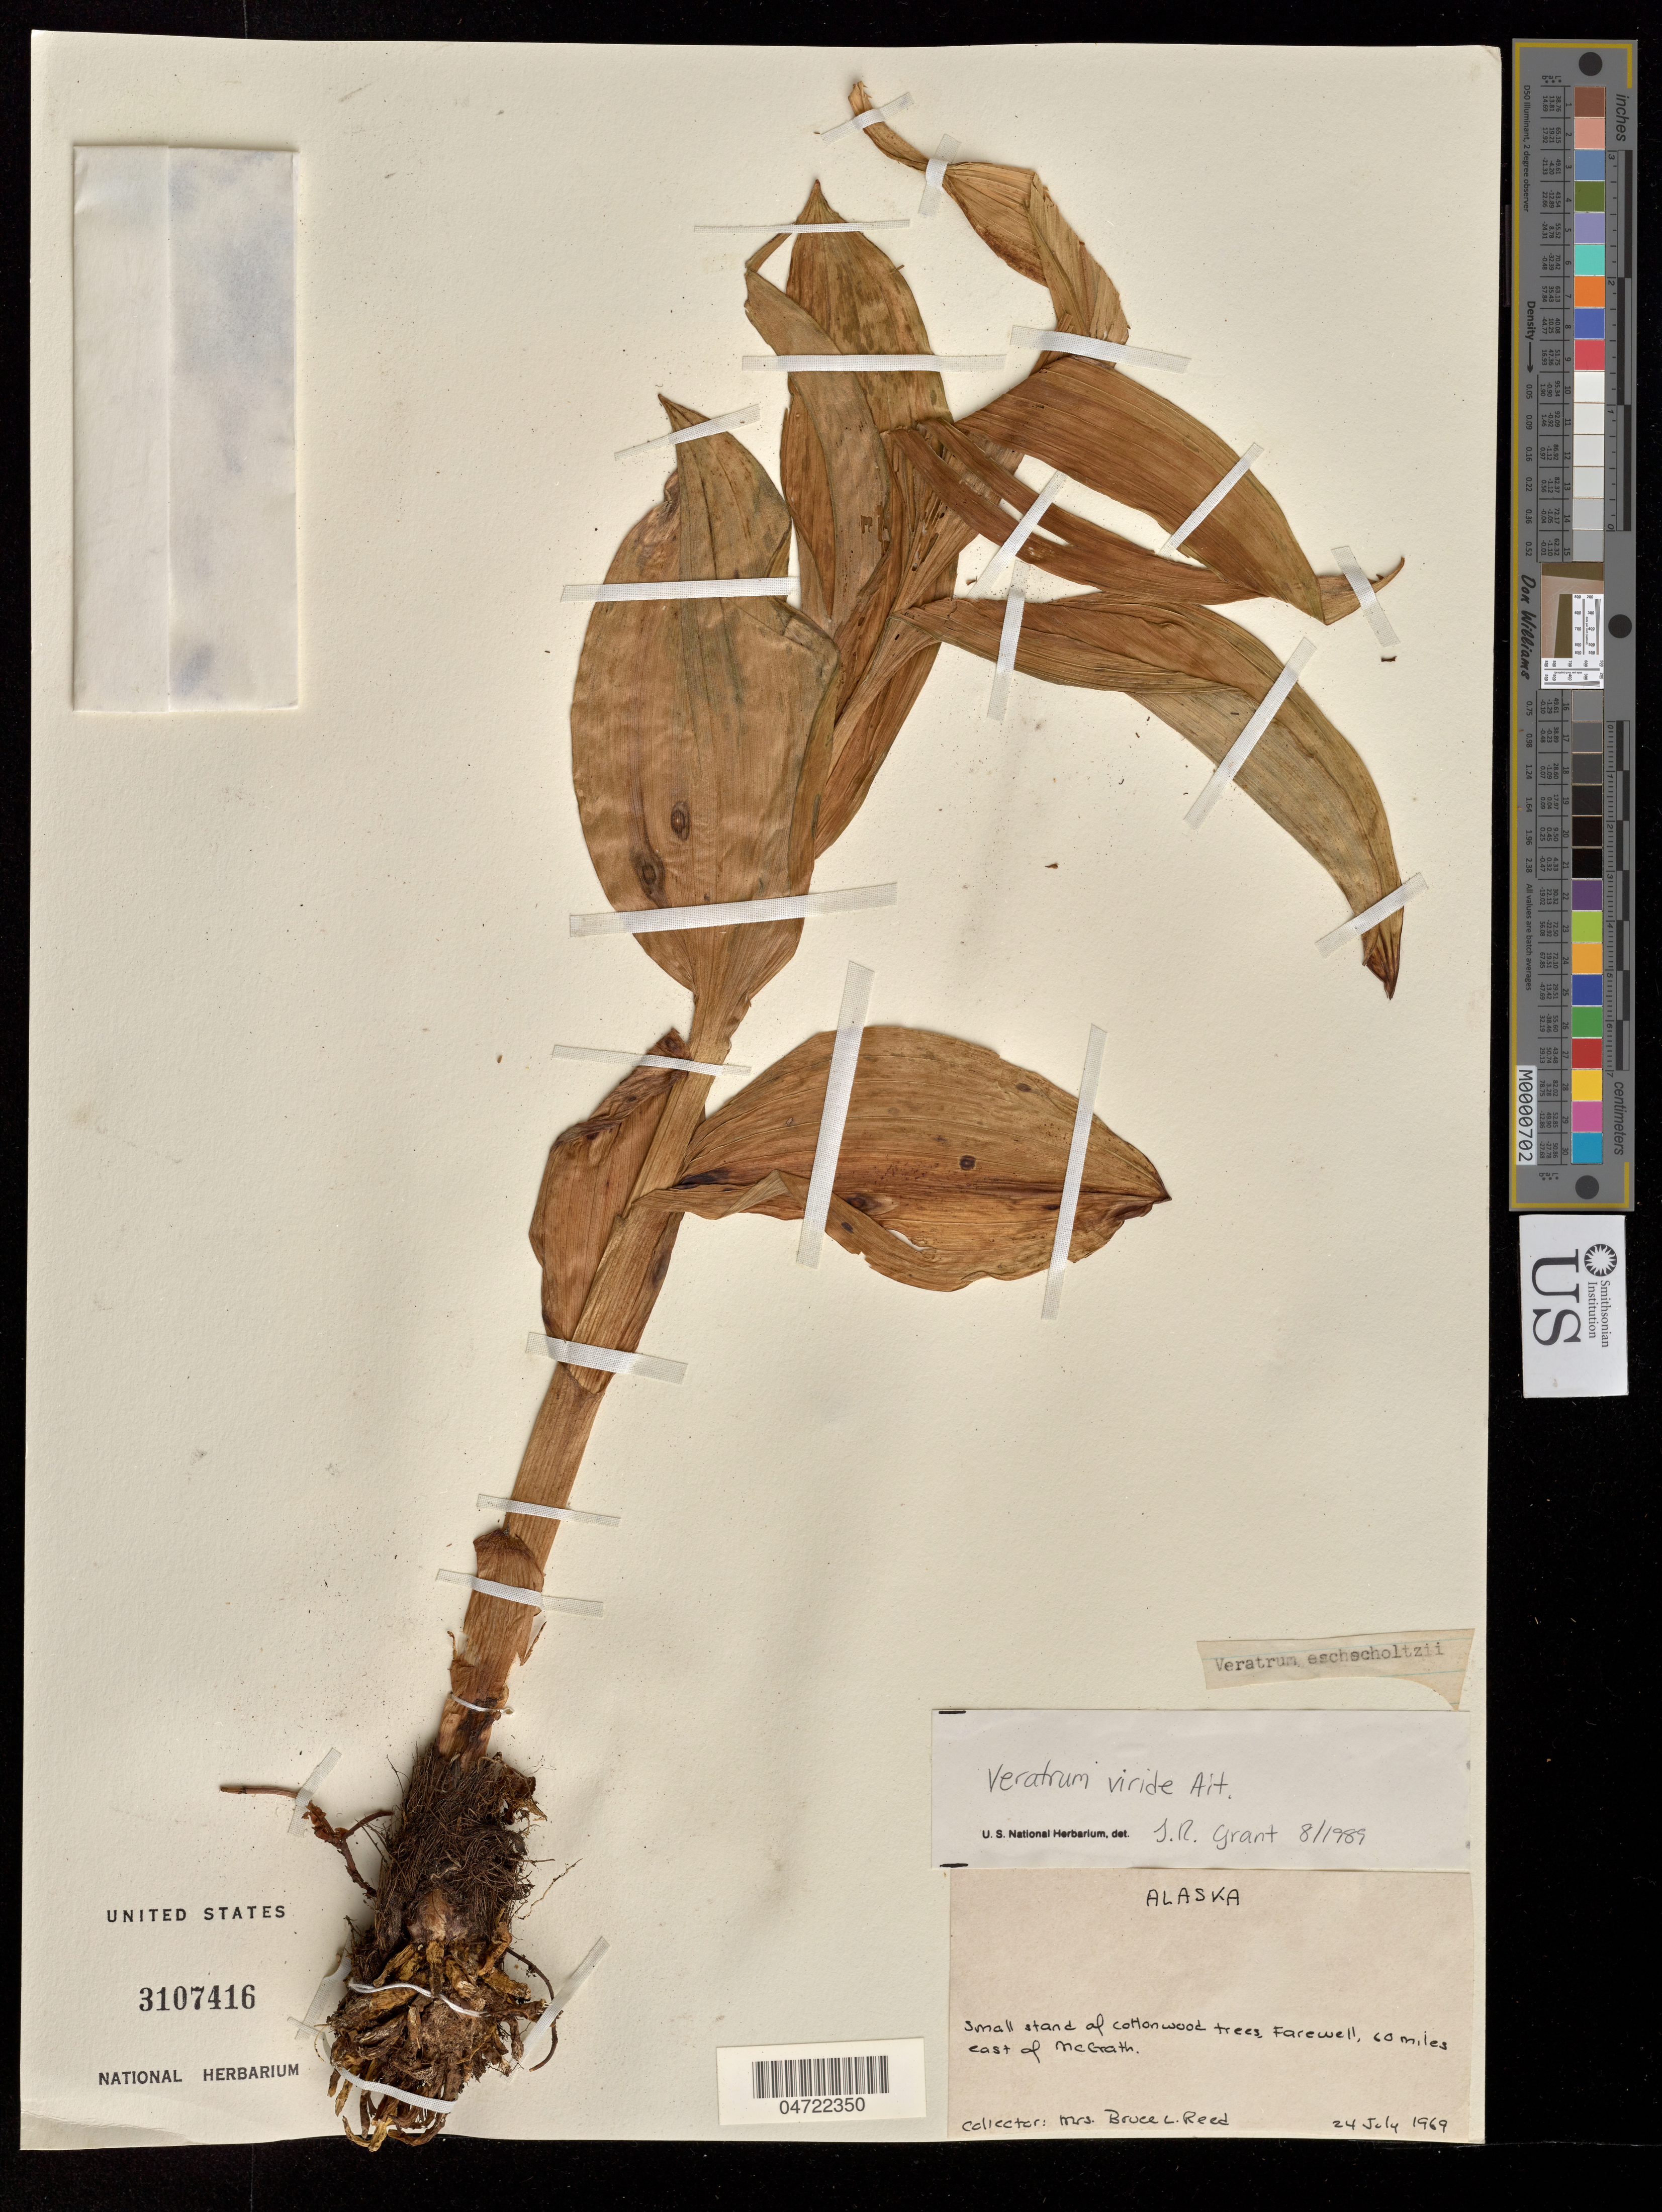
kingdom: Plantae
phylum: Tracheophyta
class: Liliopsida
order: Liliales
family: Melanthiaceae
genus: Veratrum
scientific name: Veratrum viride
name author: Aiton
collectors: B. Reed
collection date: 1969-07-24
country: United States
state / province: Alaska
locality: Farewell, 60 miles east of McGrath.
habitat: Small stand of cottonwood trees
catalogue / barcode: US 3107416